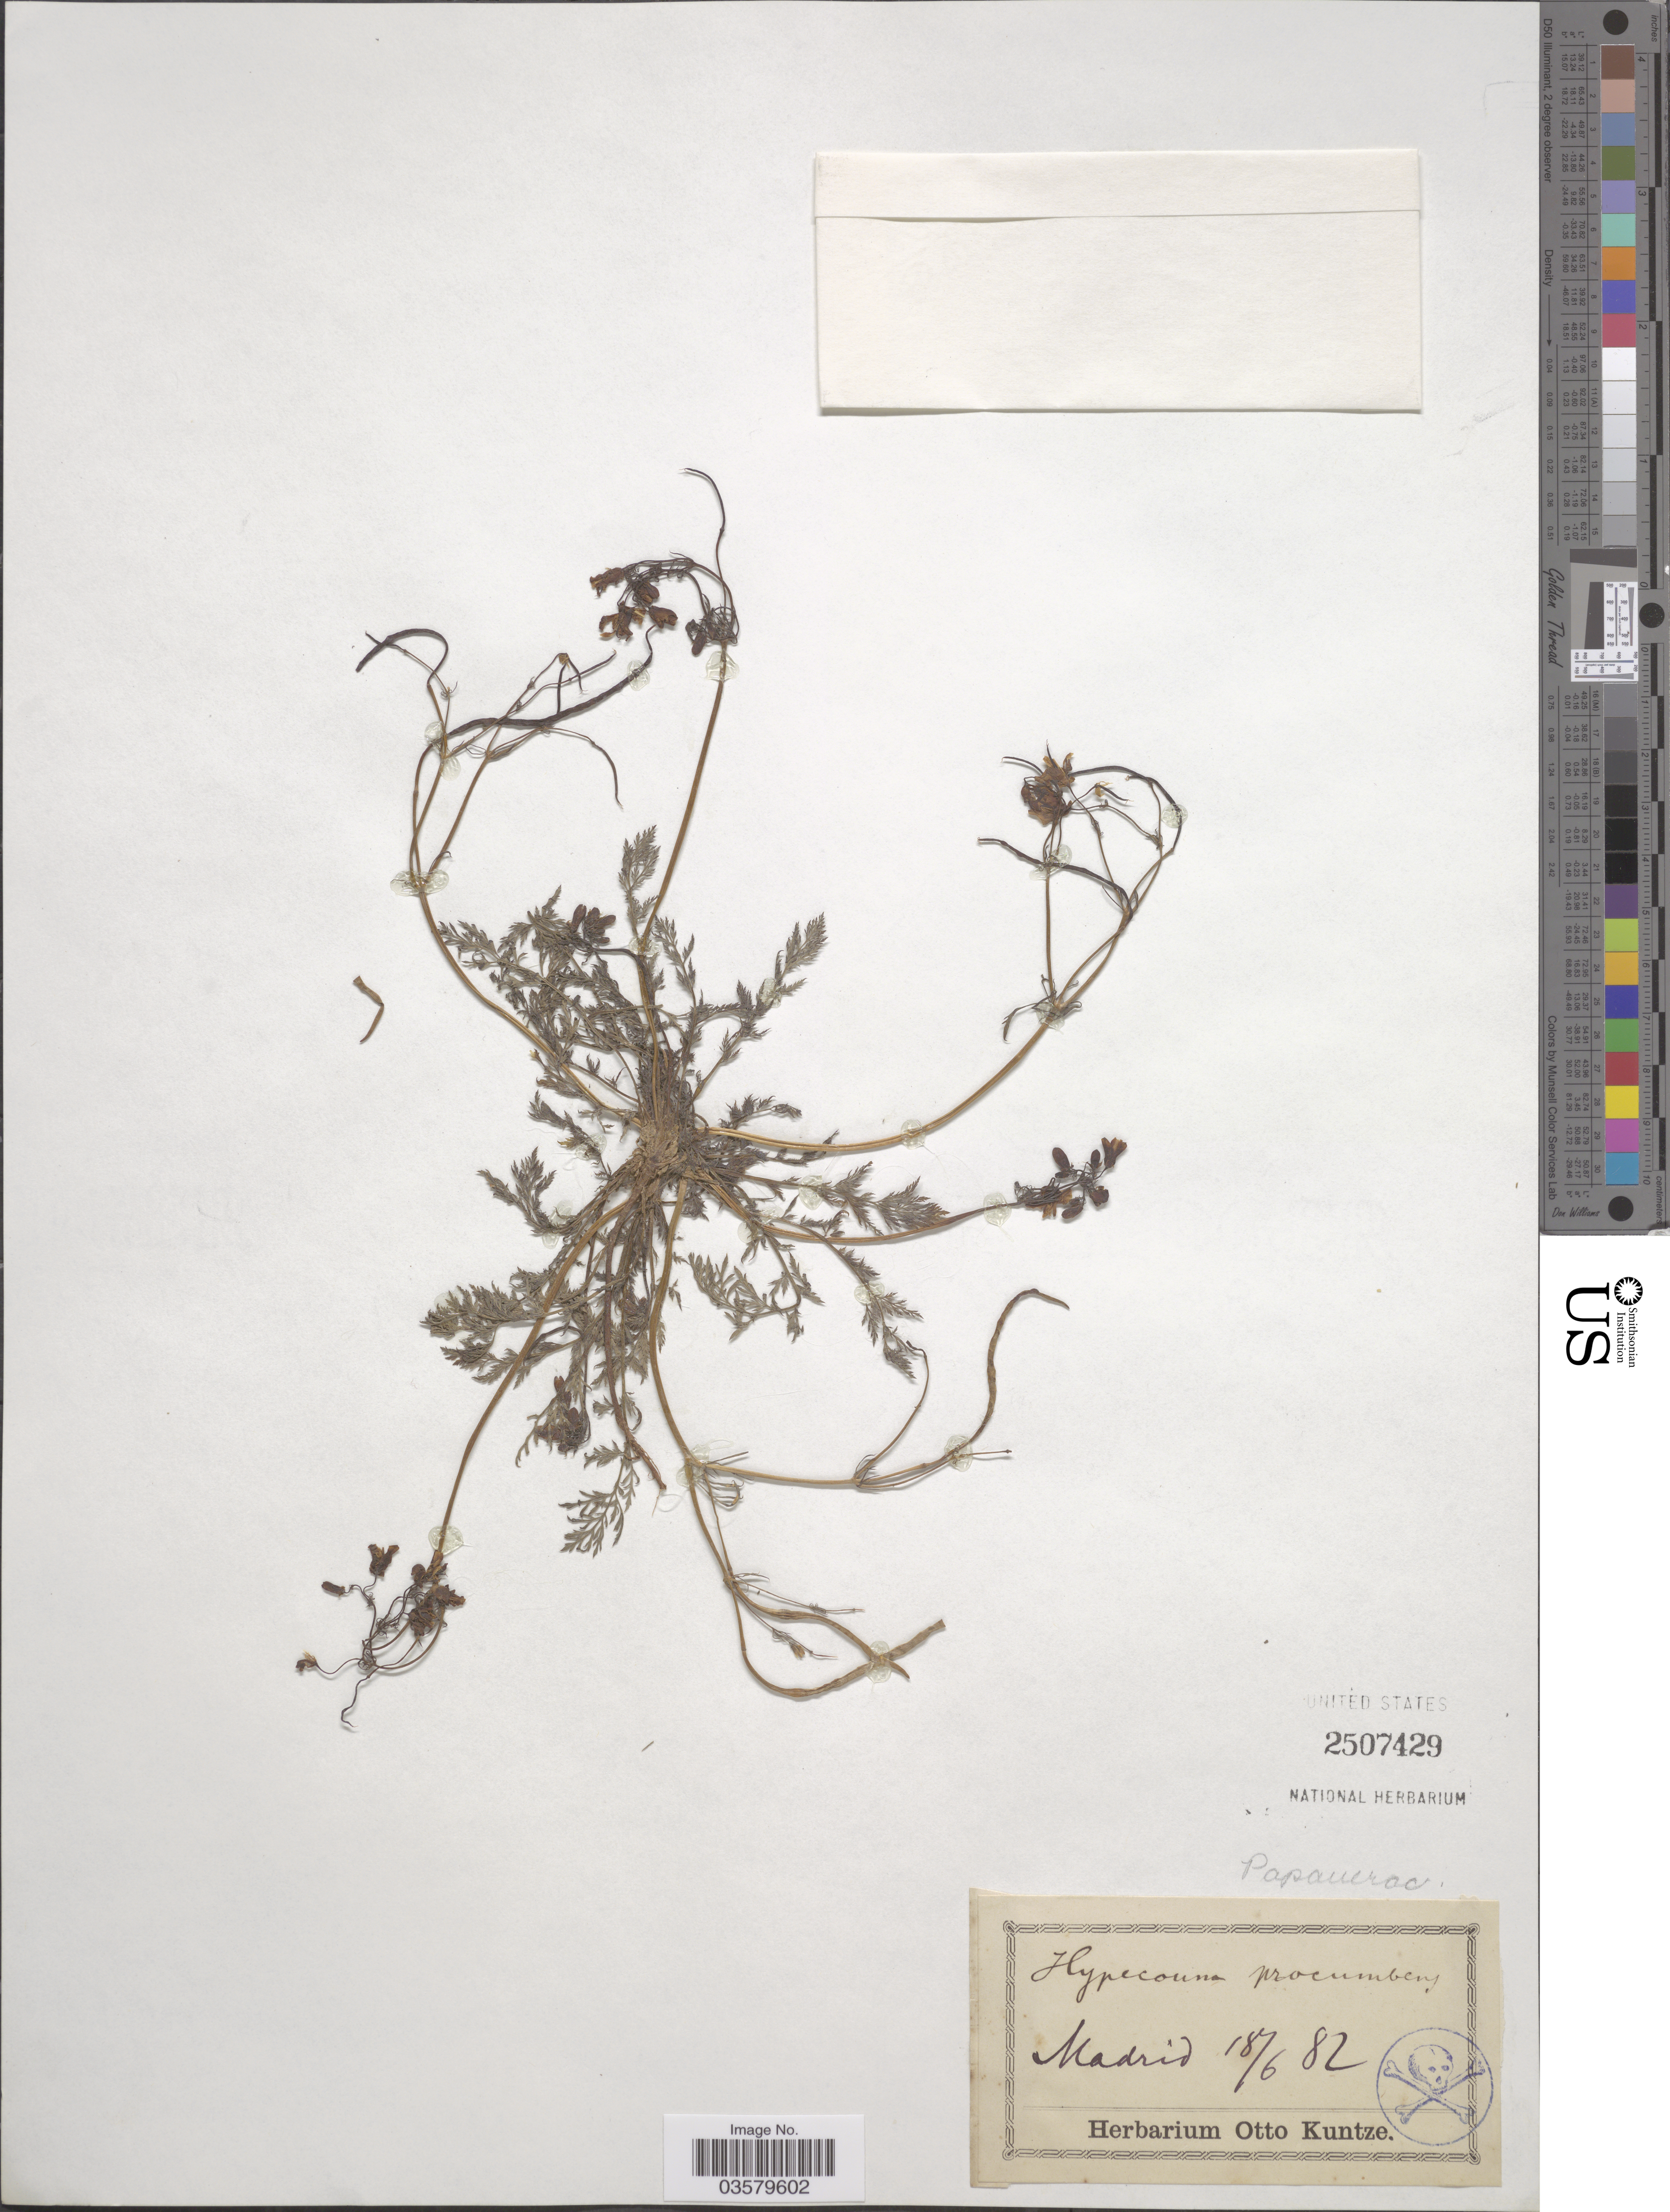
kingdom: Plantae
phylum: Tracheophyta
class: Magnoliopsida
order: Ranunculales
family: Papaveraceae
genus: Hypecoum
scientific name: Hypecoum procumbens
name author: L.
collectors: ex herb. Otto Kuntze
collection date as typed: Transcribed d/m/y: 18/6/82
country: Spain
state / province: Madrid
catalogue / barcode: US 2507429